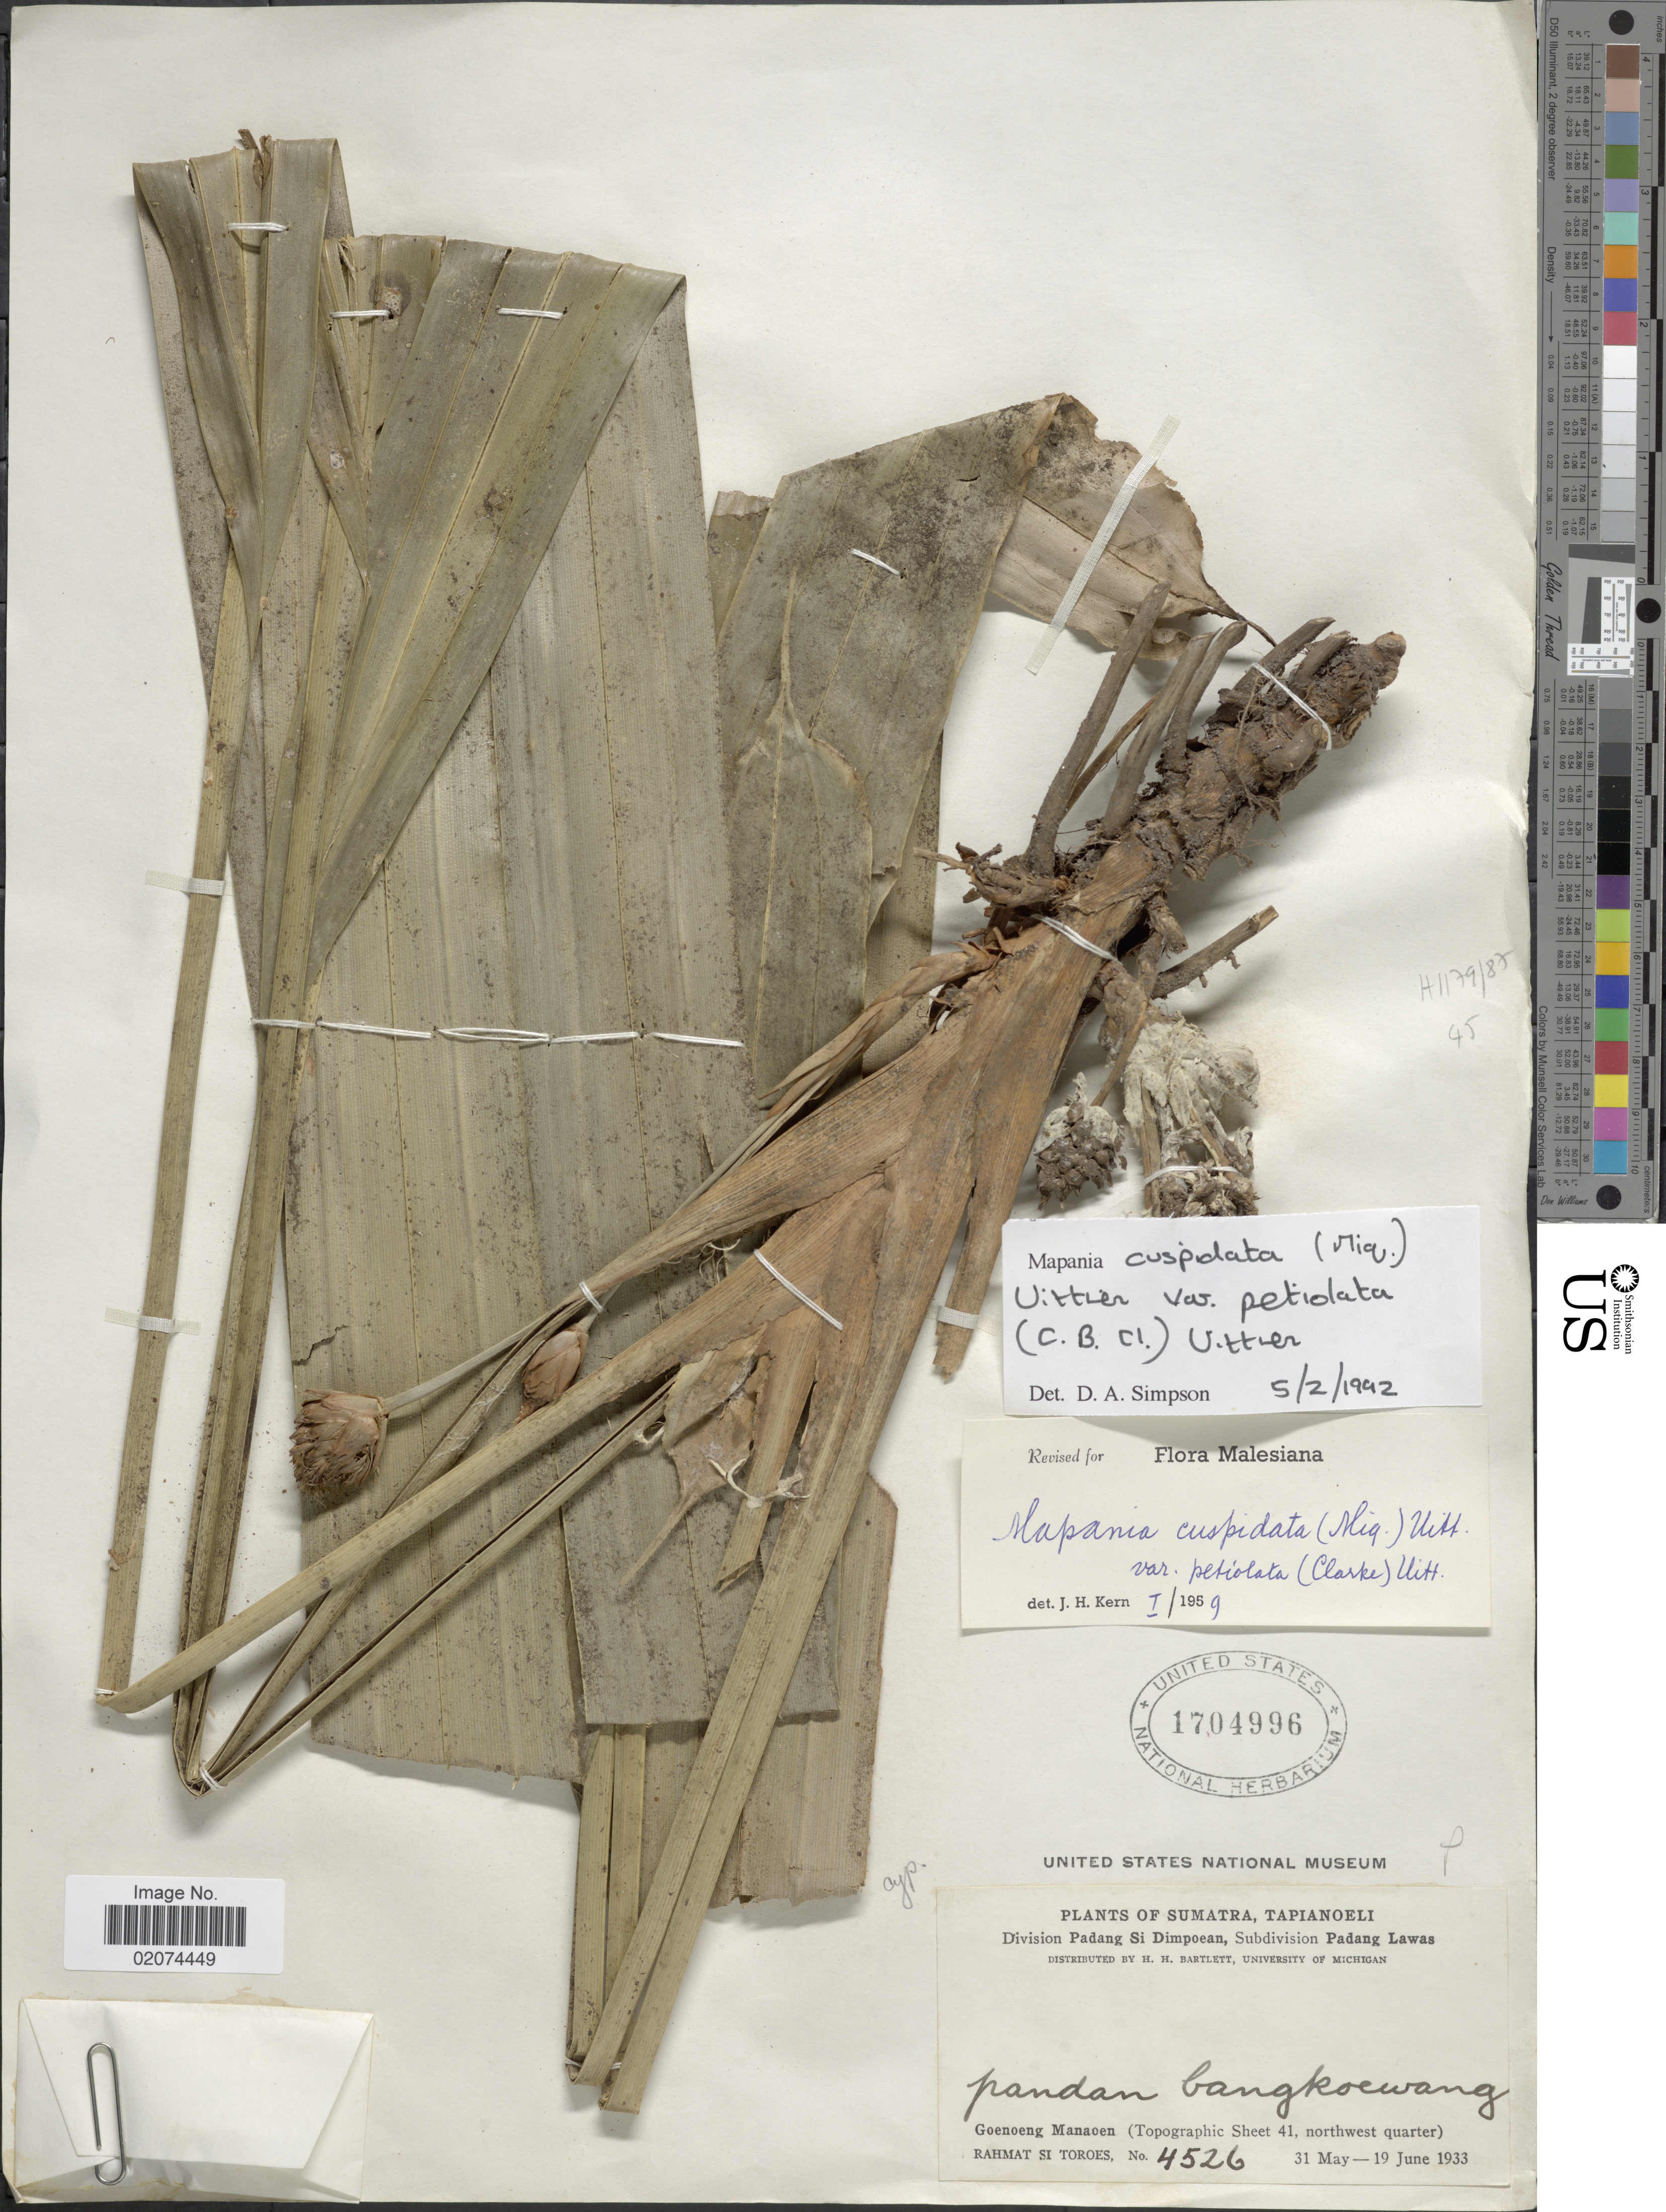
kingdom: Plantae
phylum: Tracheophyta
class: Liliopsida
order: Poales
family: Cyperaceae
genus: Mapania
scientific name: Mapania cuspidata var. petiolata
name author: (C.B. Clarke) Uittien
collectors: Rahmat Si Boeea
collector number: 4526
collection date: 1933-05-31/1933-06-19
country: Indonesia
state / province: Sumatra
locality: Tapianoeli. Dicision Padang Si Dimpoean, Subdivision Padang Lawas. Goenoeng Manaoen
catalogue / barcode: US 1704996